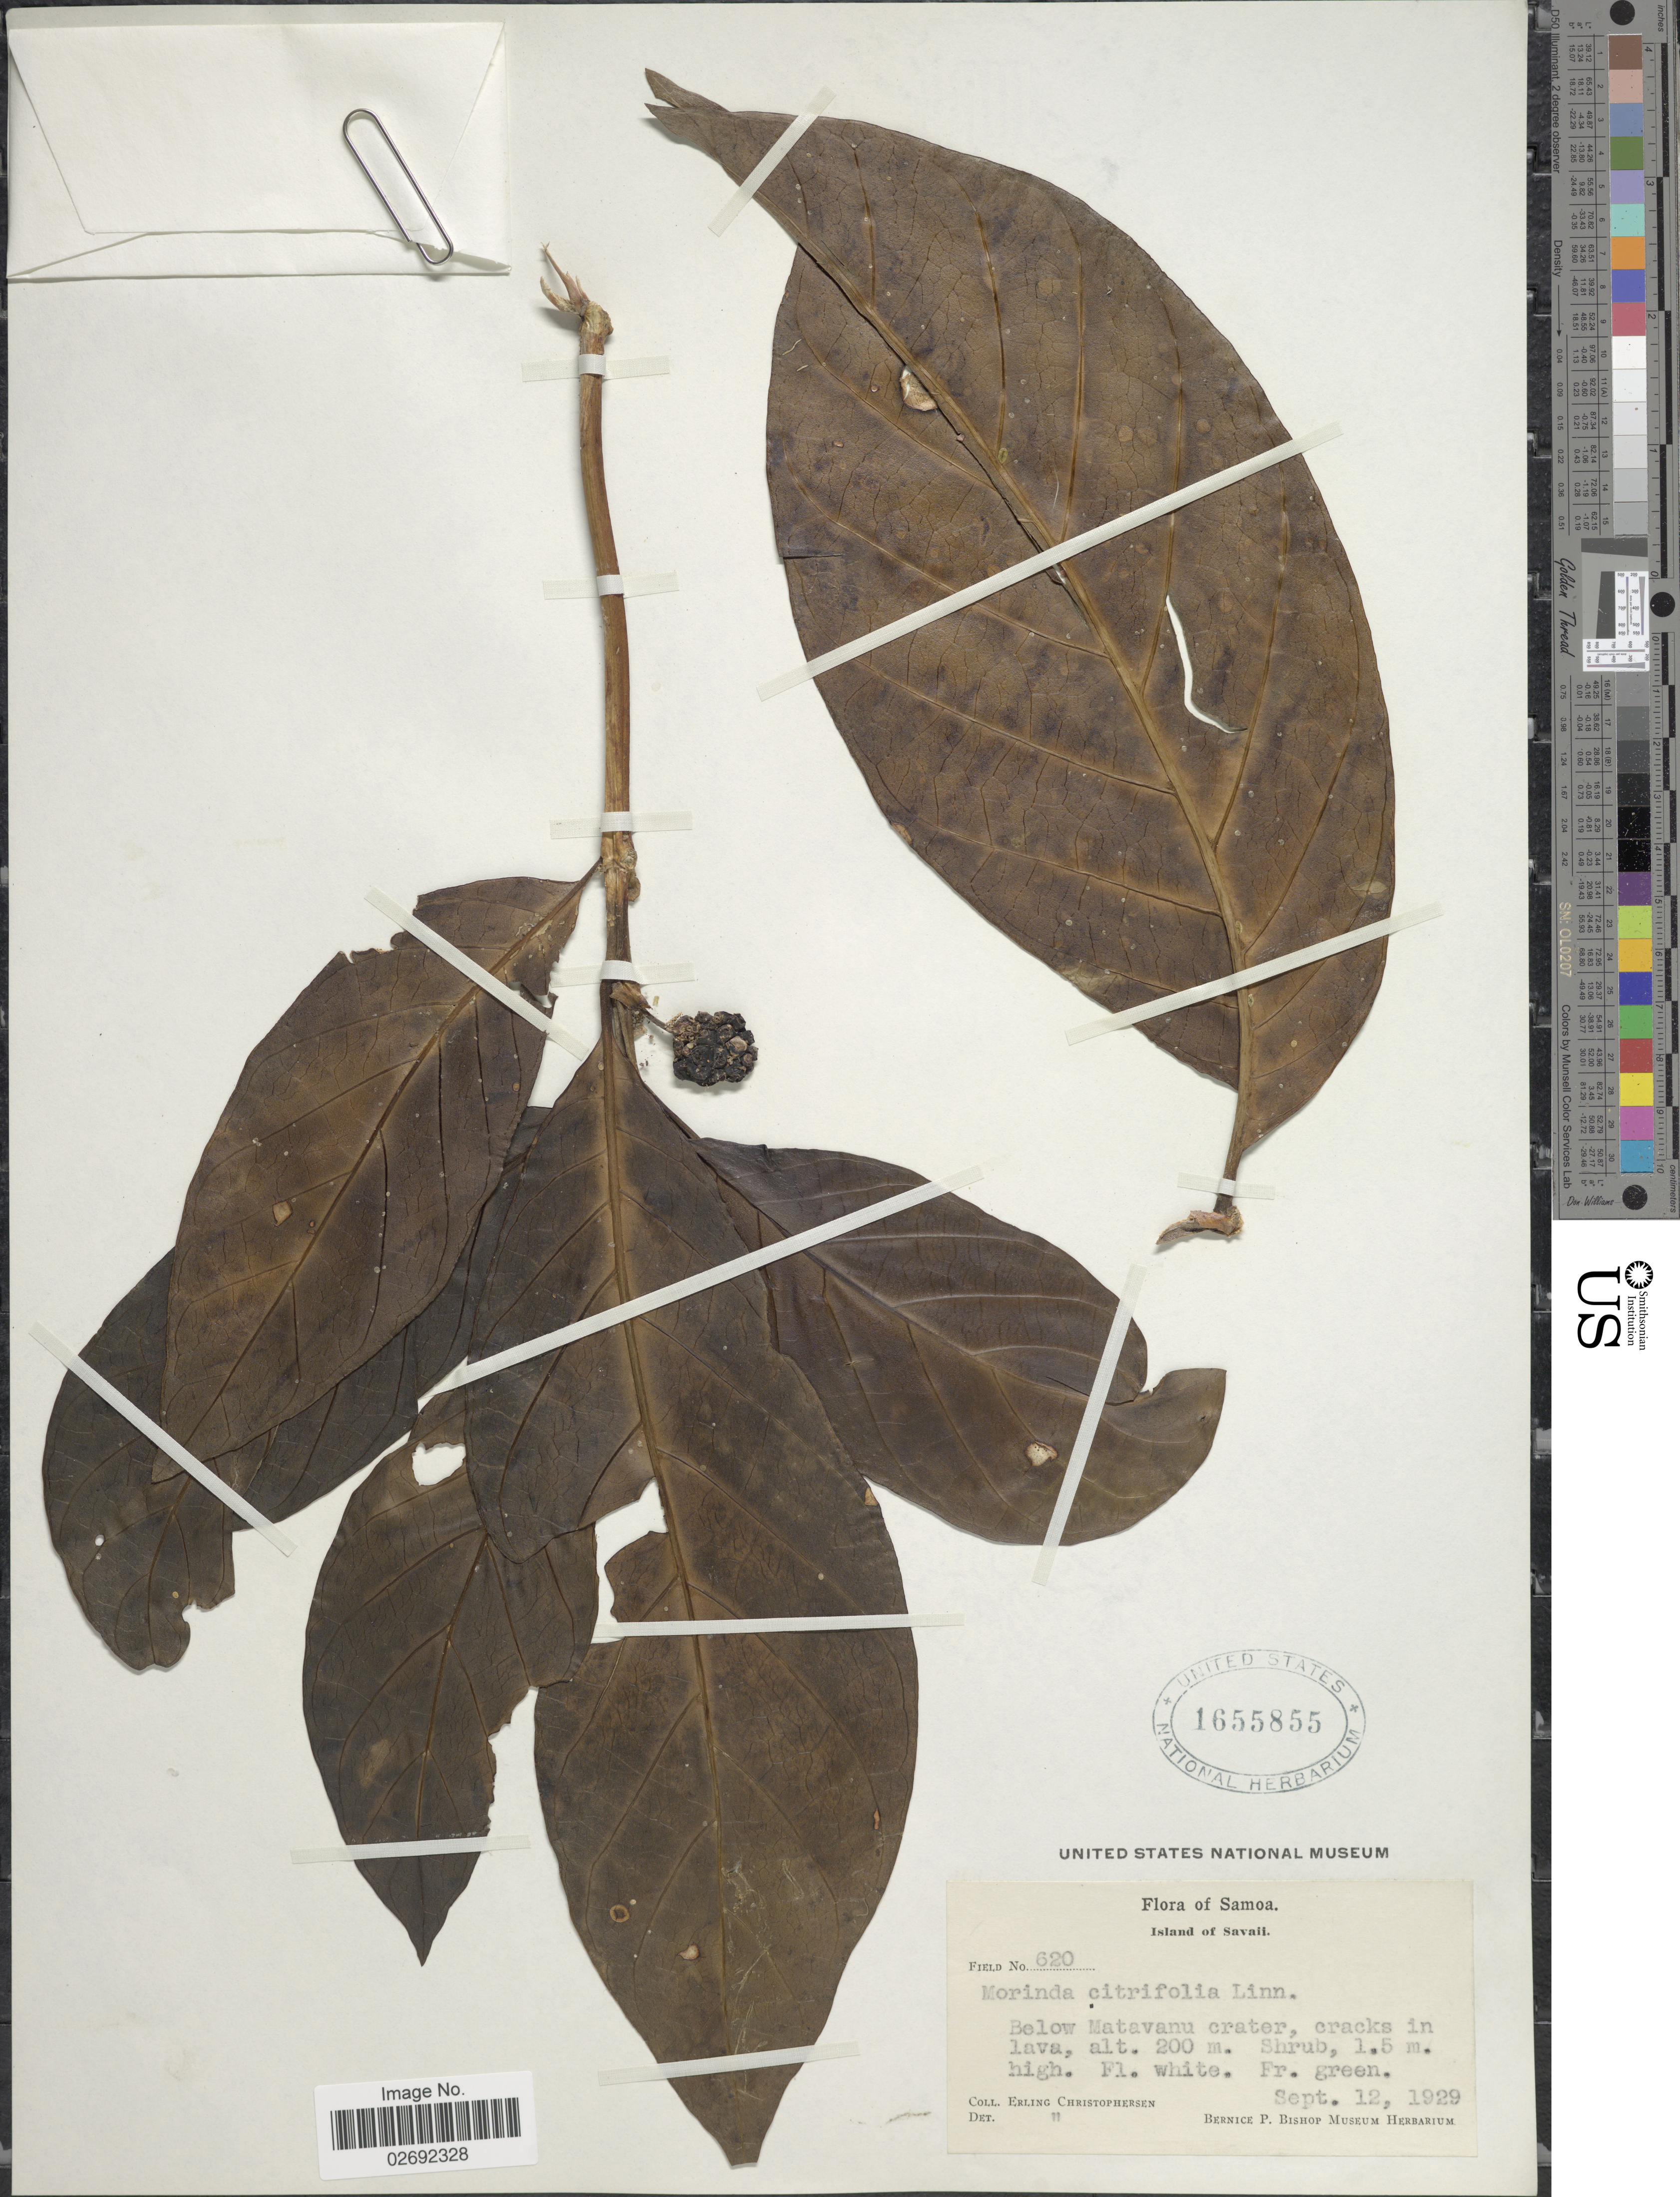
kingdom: Plantae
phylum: Tracheophyta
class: Magnoliopsida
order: Gentianales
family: Rubiaceae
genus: Morinda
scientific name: Morinda citrifolia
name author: L.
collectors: E. Christophersen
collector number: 620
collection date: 1929-09-12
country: Samoa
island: Savai'i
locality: Samoa. Island of Savaii. Below Matavanu crater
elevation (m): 200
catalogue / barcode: US 1655855